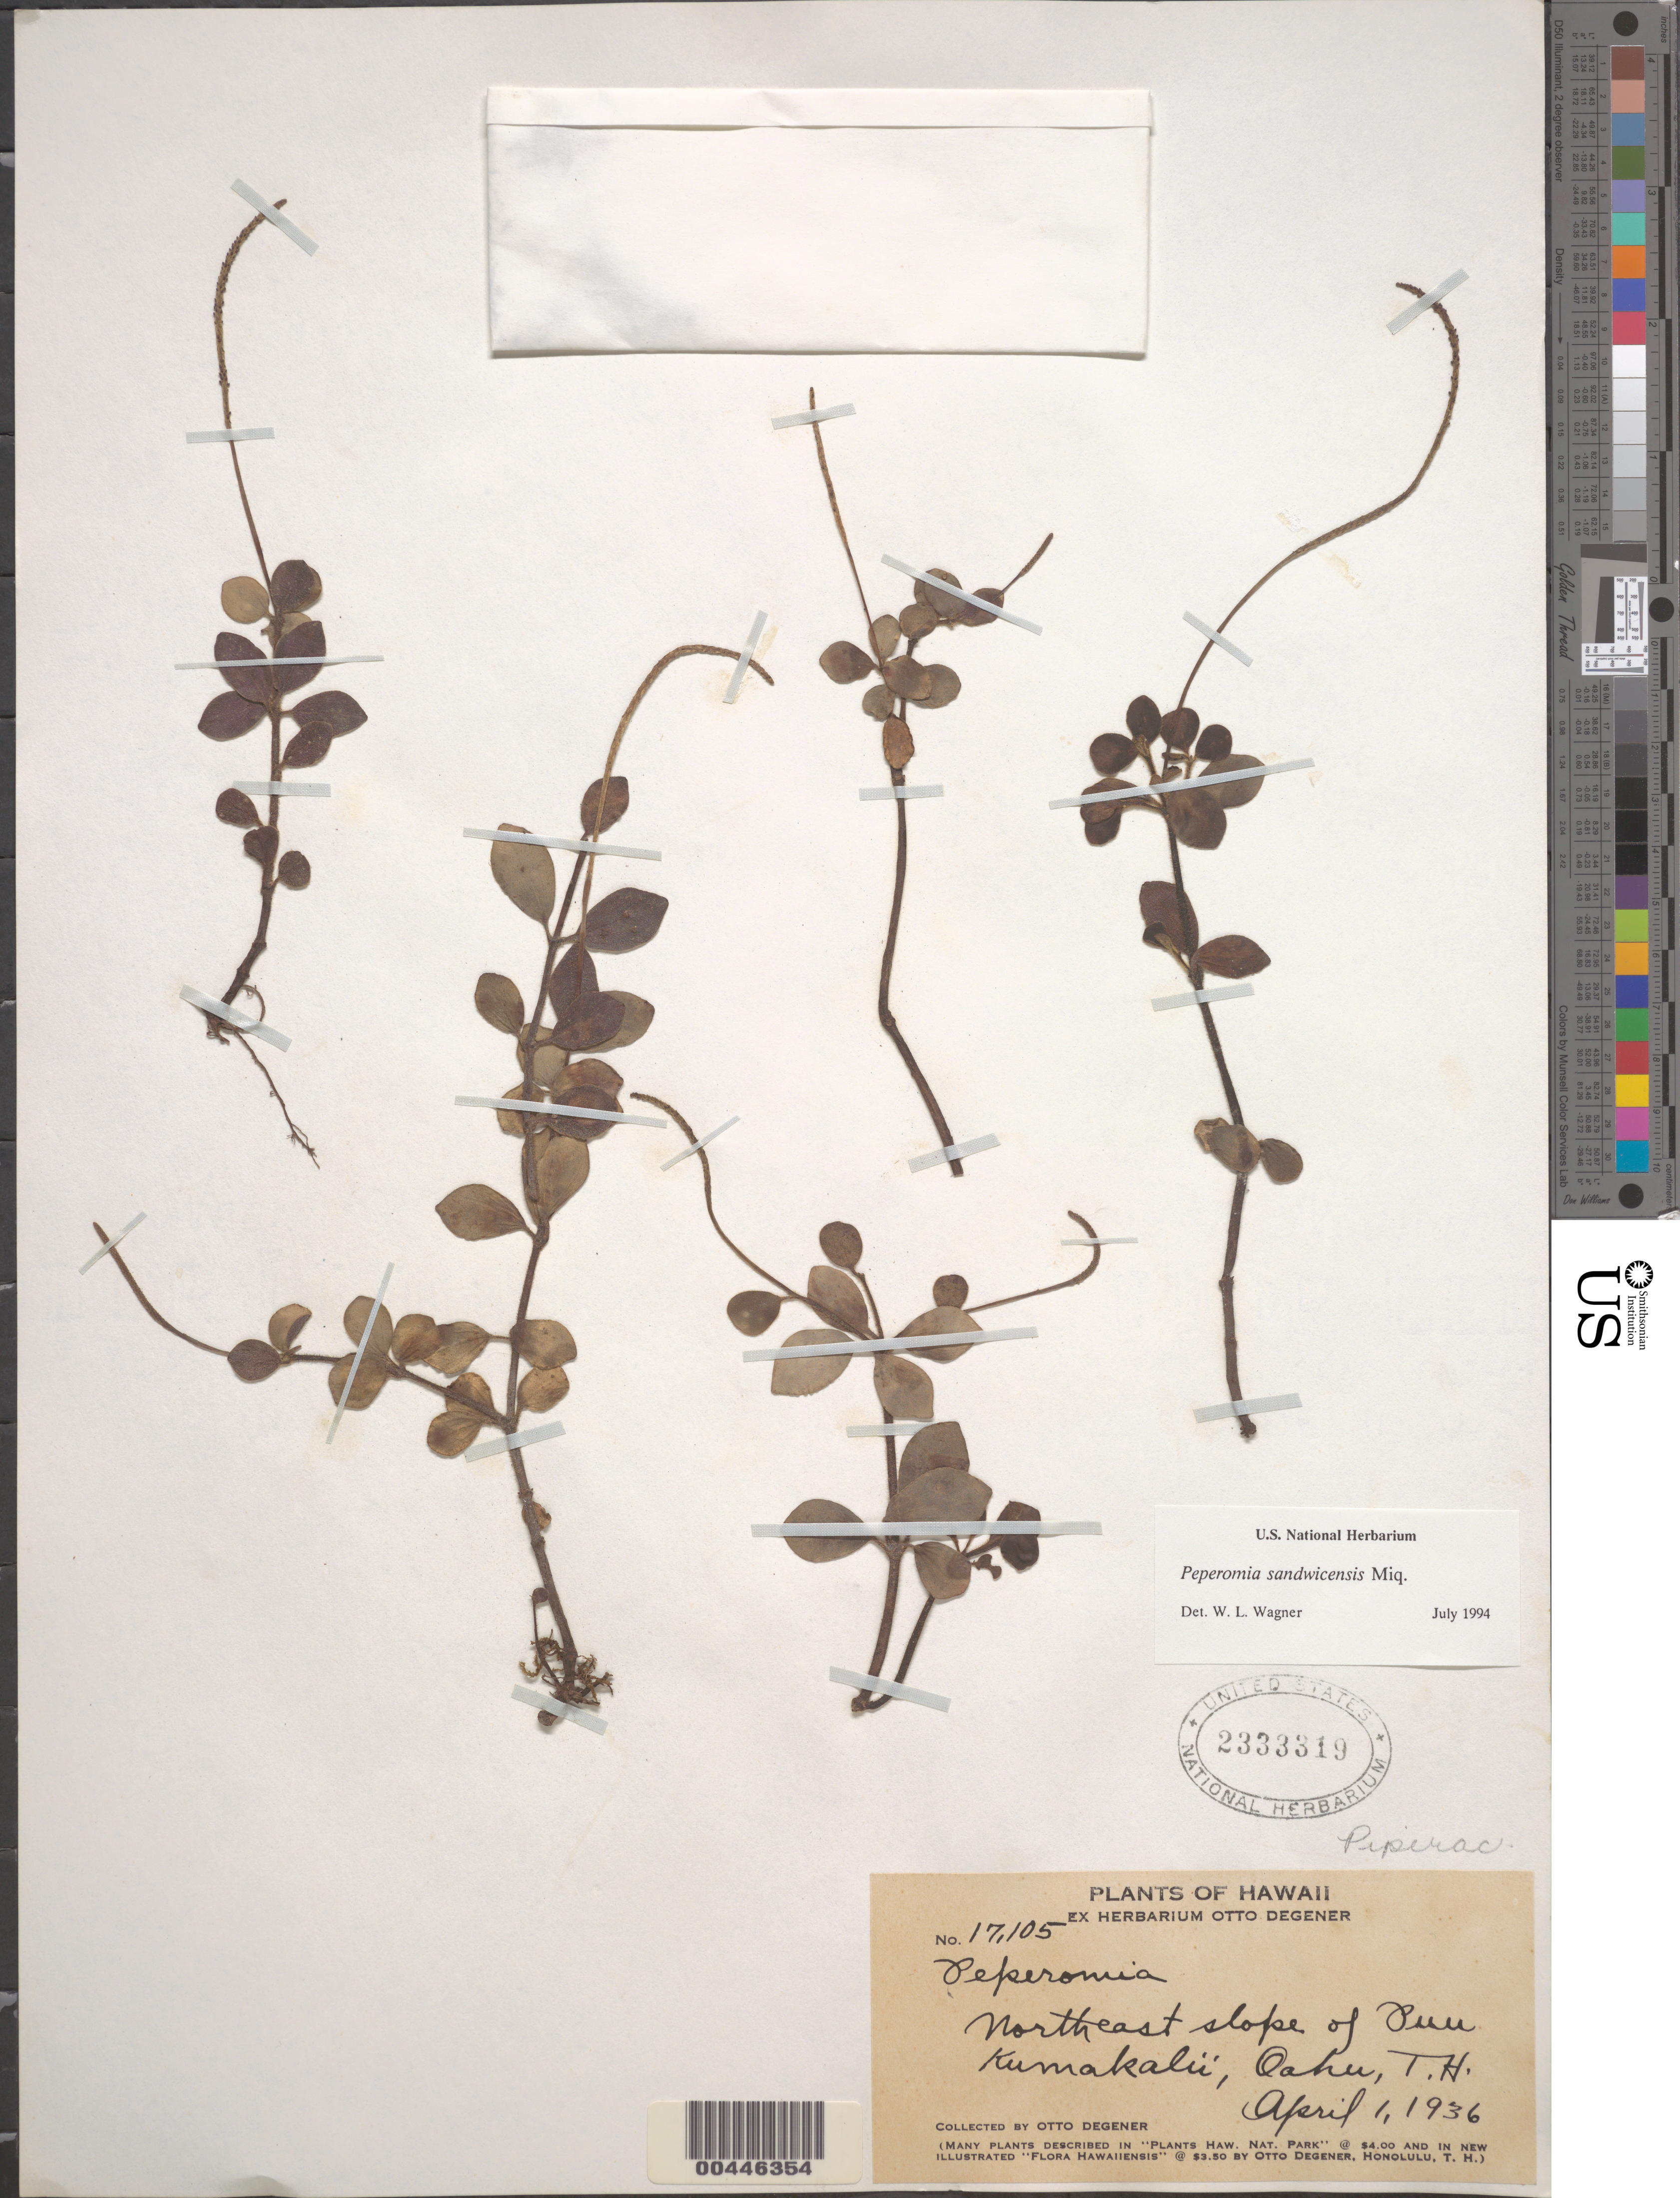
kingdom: Plantae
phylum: Tracheophyta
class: Magnoliopsida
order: Piperales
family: Piperaceae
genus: Peperomia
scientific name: Peperomia sandwicensis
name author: Miq.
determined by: Wagner, W. L., (BOT), Smithsonian Institution - National Museum of Natural History (UNITED STATES)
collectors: O. Degener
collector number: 17105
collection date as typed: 1 Apr 1936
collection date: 1936-04-01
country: United States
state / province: Hawaii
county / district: Honolulu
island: Oahu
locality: NE slope of Puu Kumakalii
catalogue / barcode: US 2333319